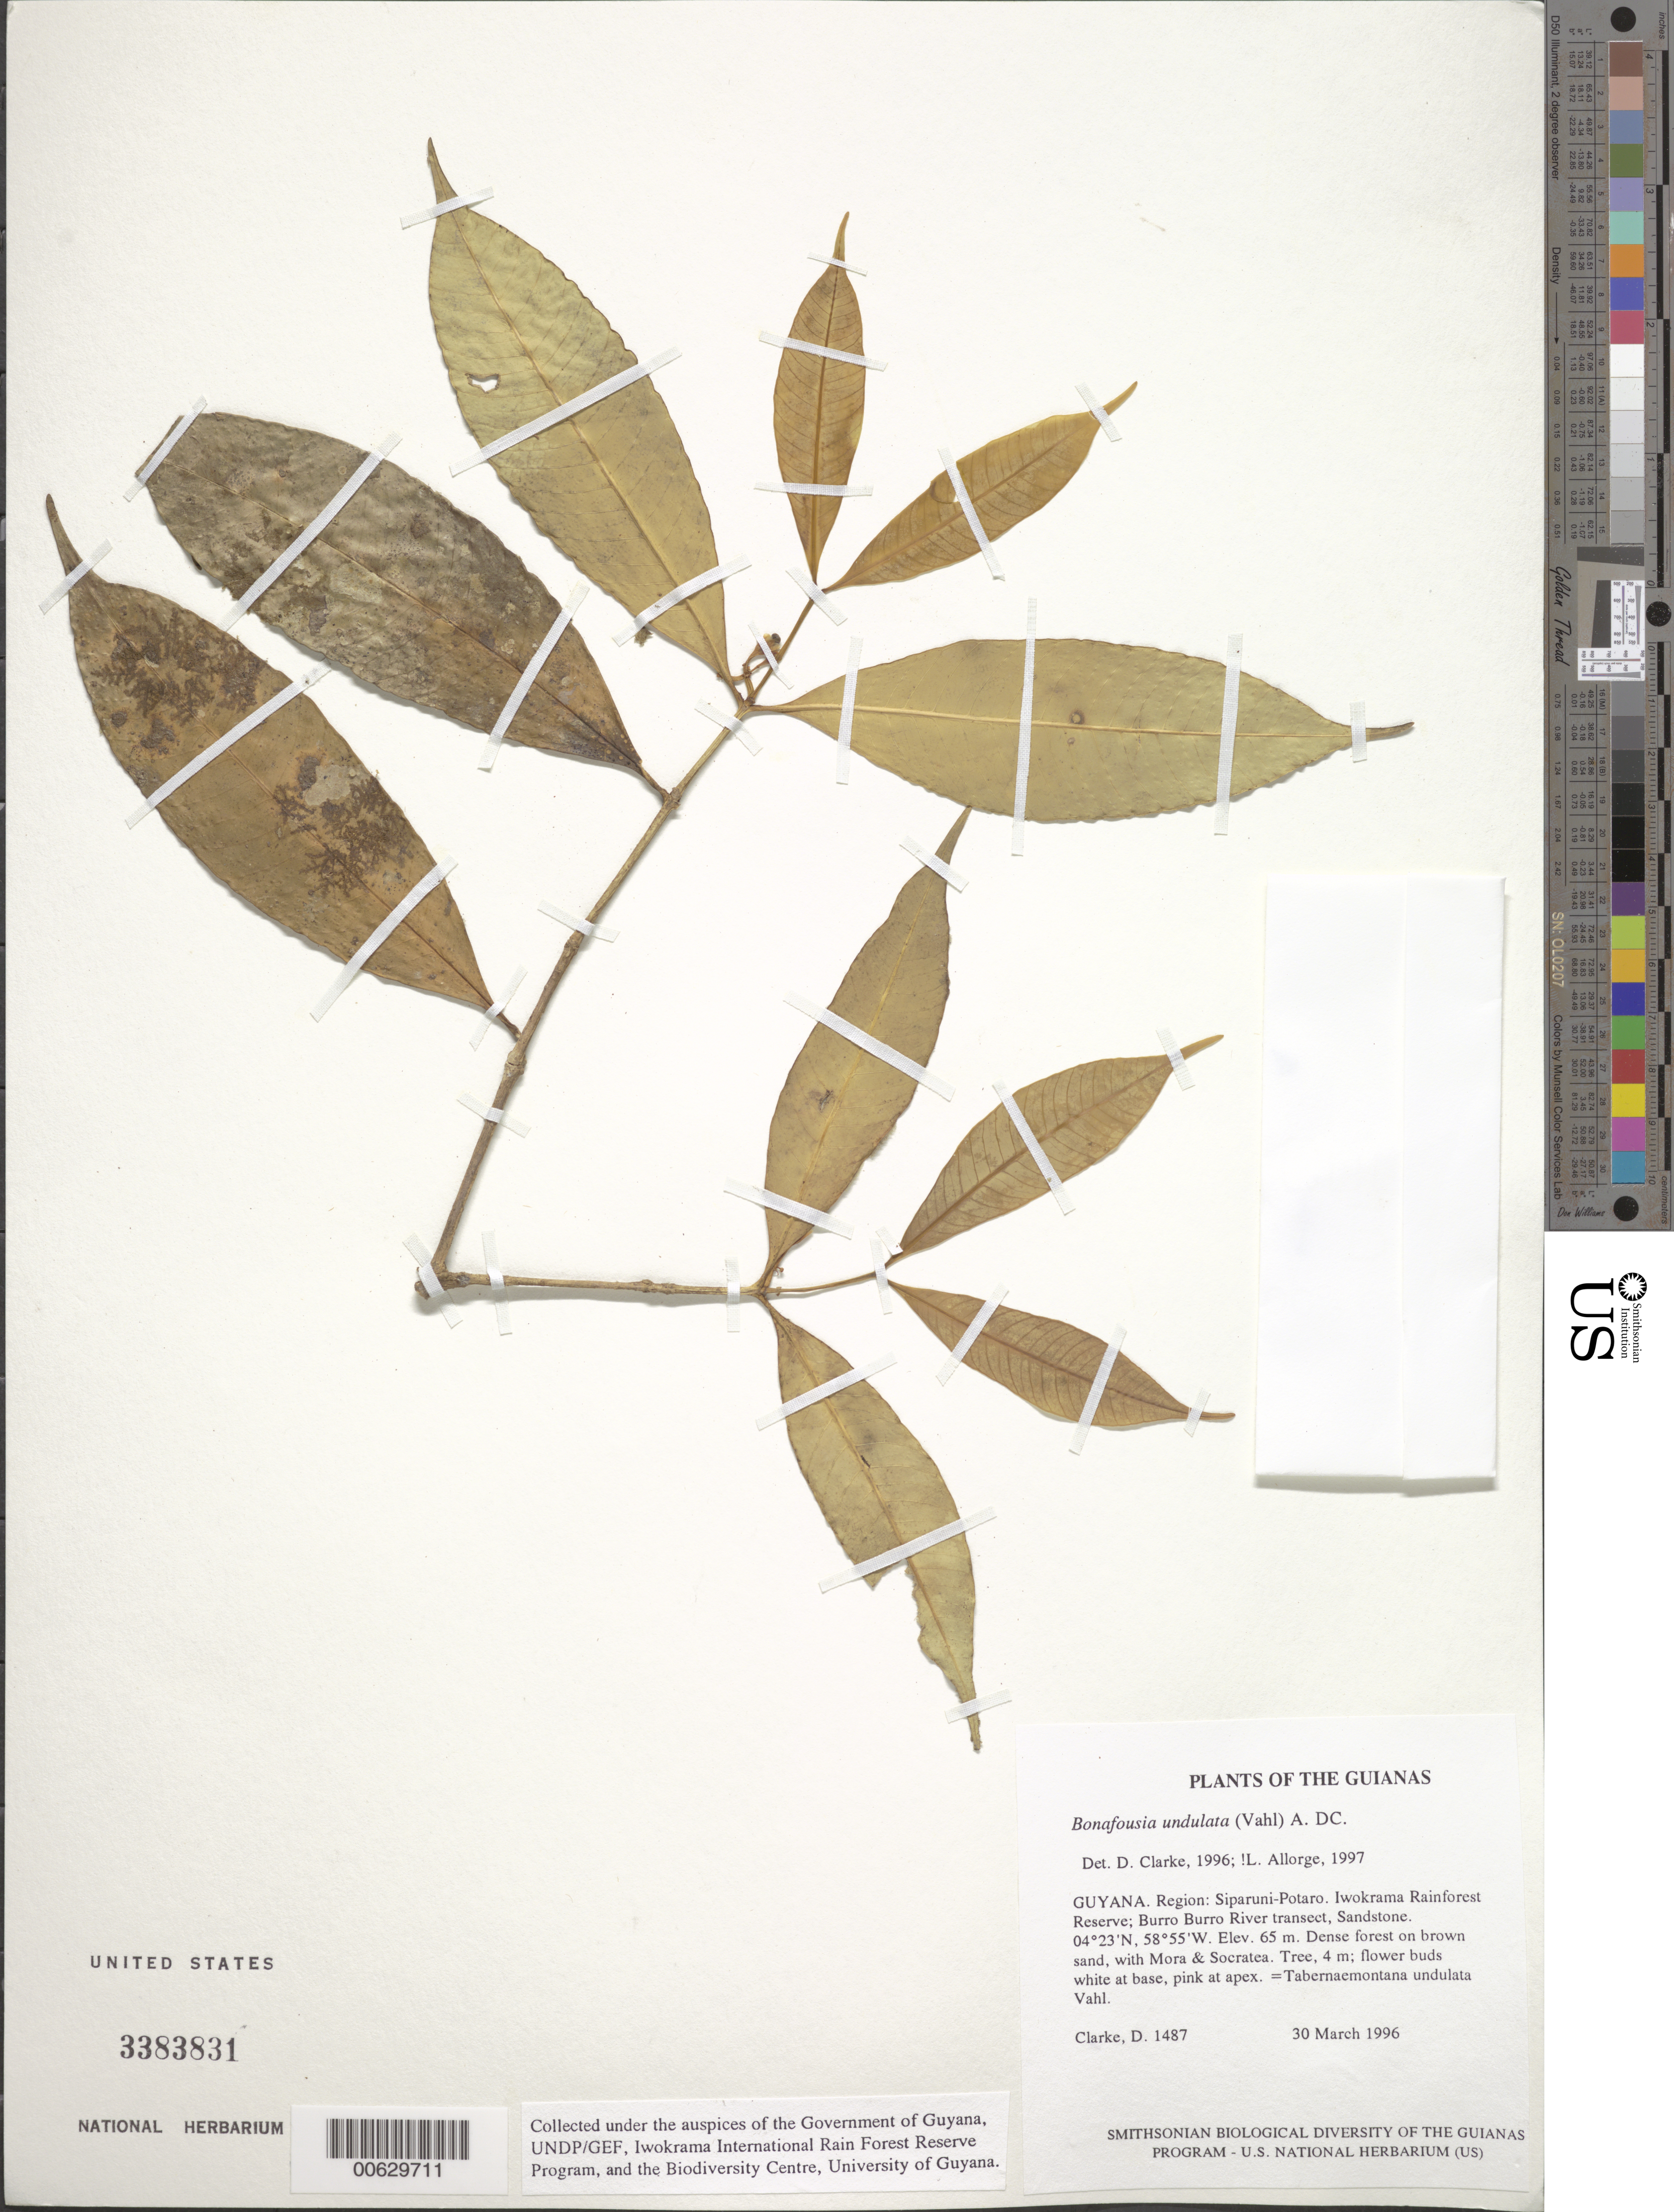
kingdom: Plantae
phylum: Tracheophyta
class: Magnoliopsida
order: Gentianales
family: Apocynaceae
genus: Bonafousia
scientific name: Bonafousia undulata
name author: (Vahl) A. DC.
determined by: Allorge, L.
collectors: H. D. Clarke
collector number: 1487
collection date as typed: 30 March 1996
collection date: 1996-03-30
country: Guyana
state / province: Potaro-Siparuni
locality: Iwokrama Rainforest Reserve; Burro Burro River transect, Sandstone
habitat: Dense forest on brown sand, with Mora & Socratea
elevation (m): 65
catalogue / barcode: US 3383831